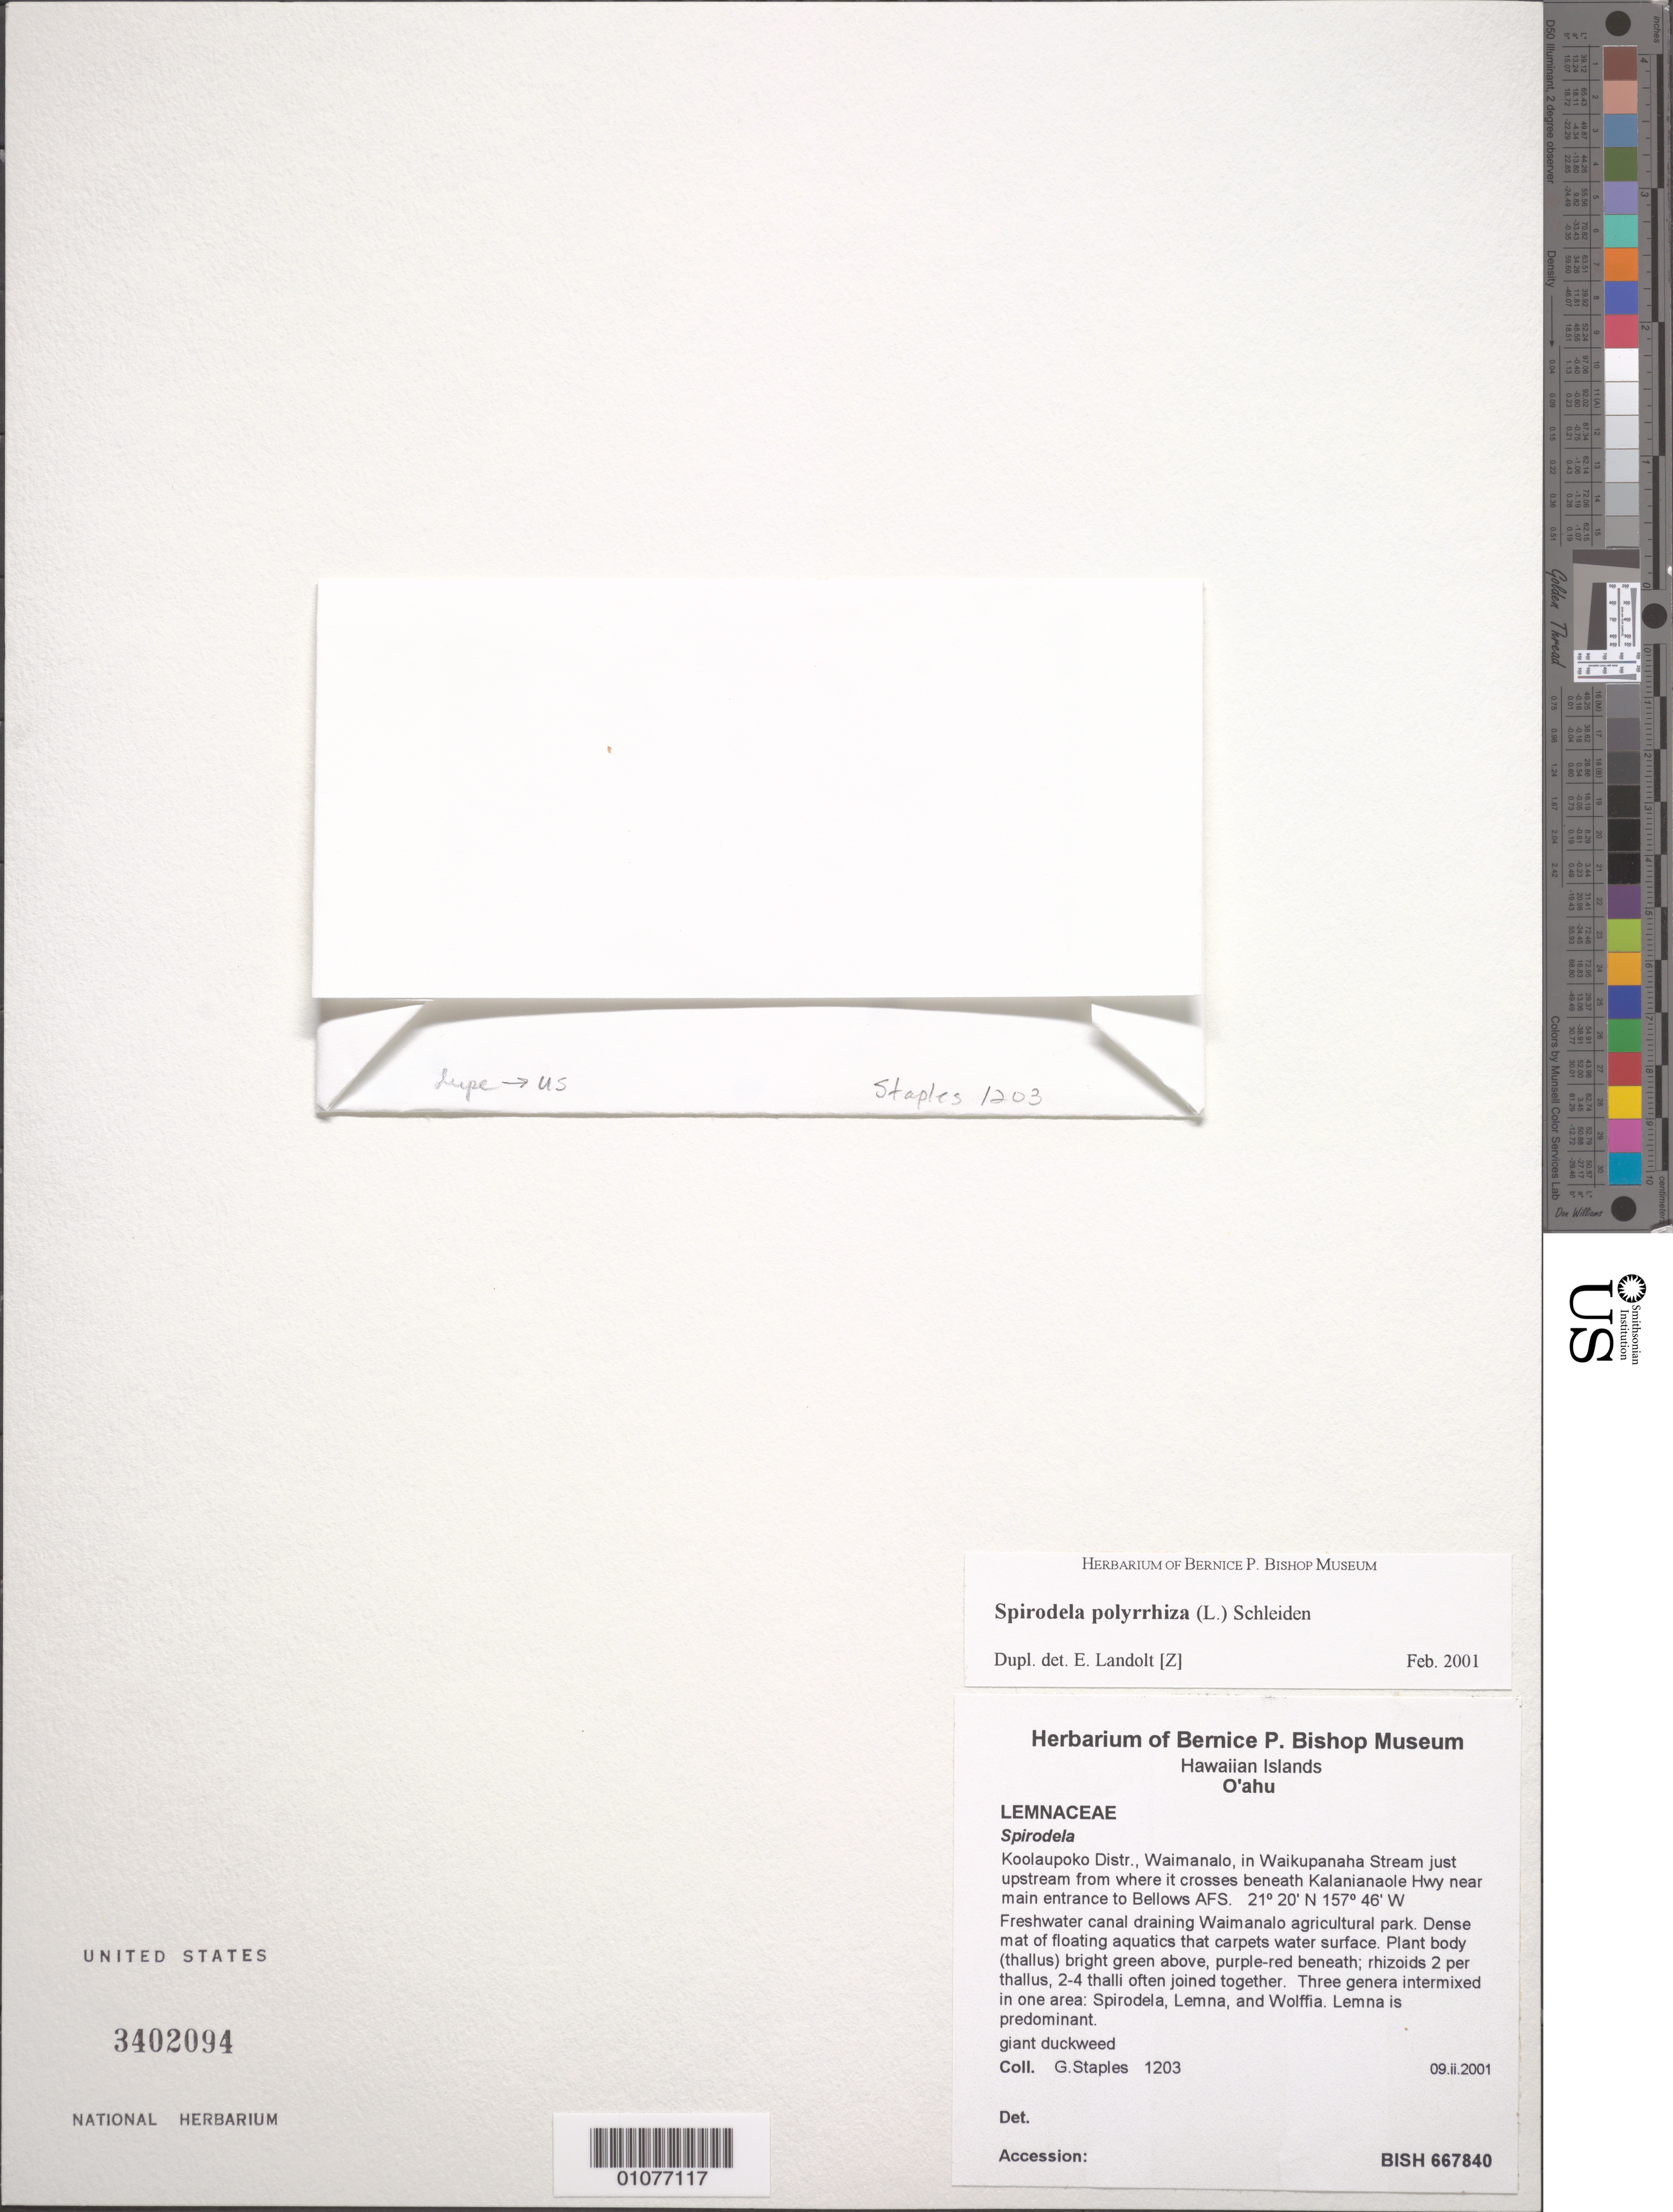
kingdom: Plantae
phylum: Tracheophyta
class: Liliopsida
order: Alismatales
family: Araceae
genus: Spirodela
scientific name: Spirodela polyrrhiza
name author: (L.) Schleid.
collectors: G. Staples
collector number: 1203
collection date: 2001-02-09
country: United States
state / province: Hawaii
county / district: Honolulu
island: Oahu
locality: Ko'olau Poko District, Waimanalo, in Waikupanaha Stream just upstream from where it crosses beneath Kalanianaole Hwy near main entrance to Bellows AFS. Freshwater canal draining Waimanalo agricultural park.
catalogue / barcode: US 3402094